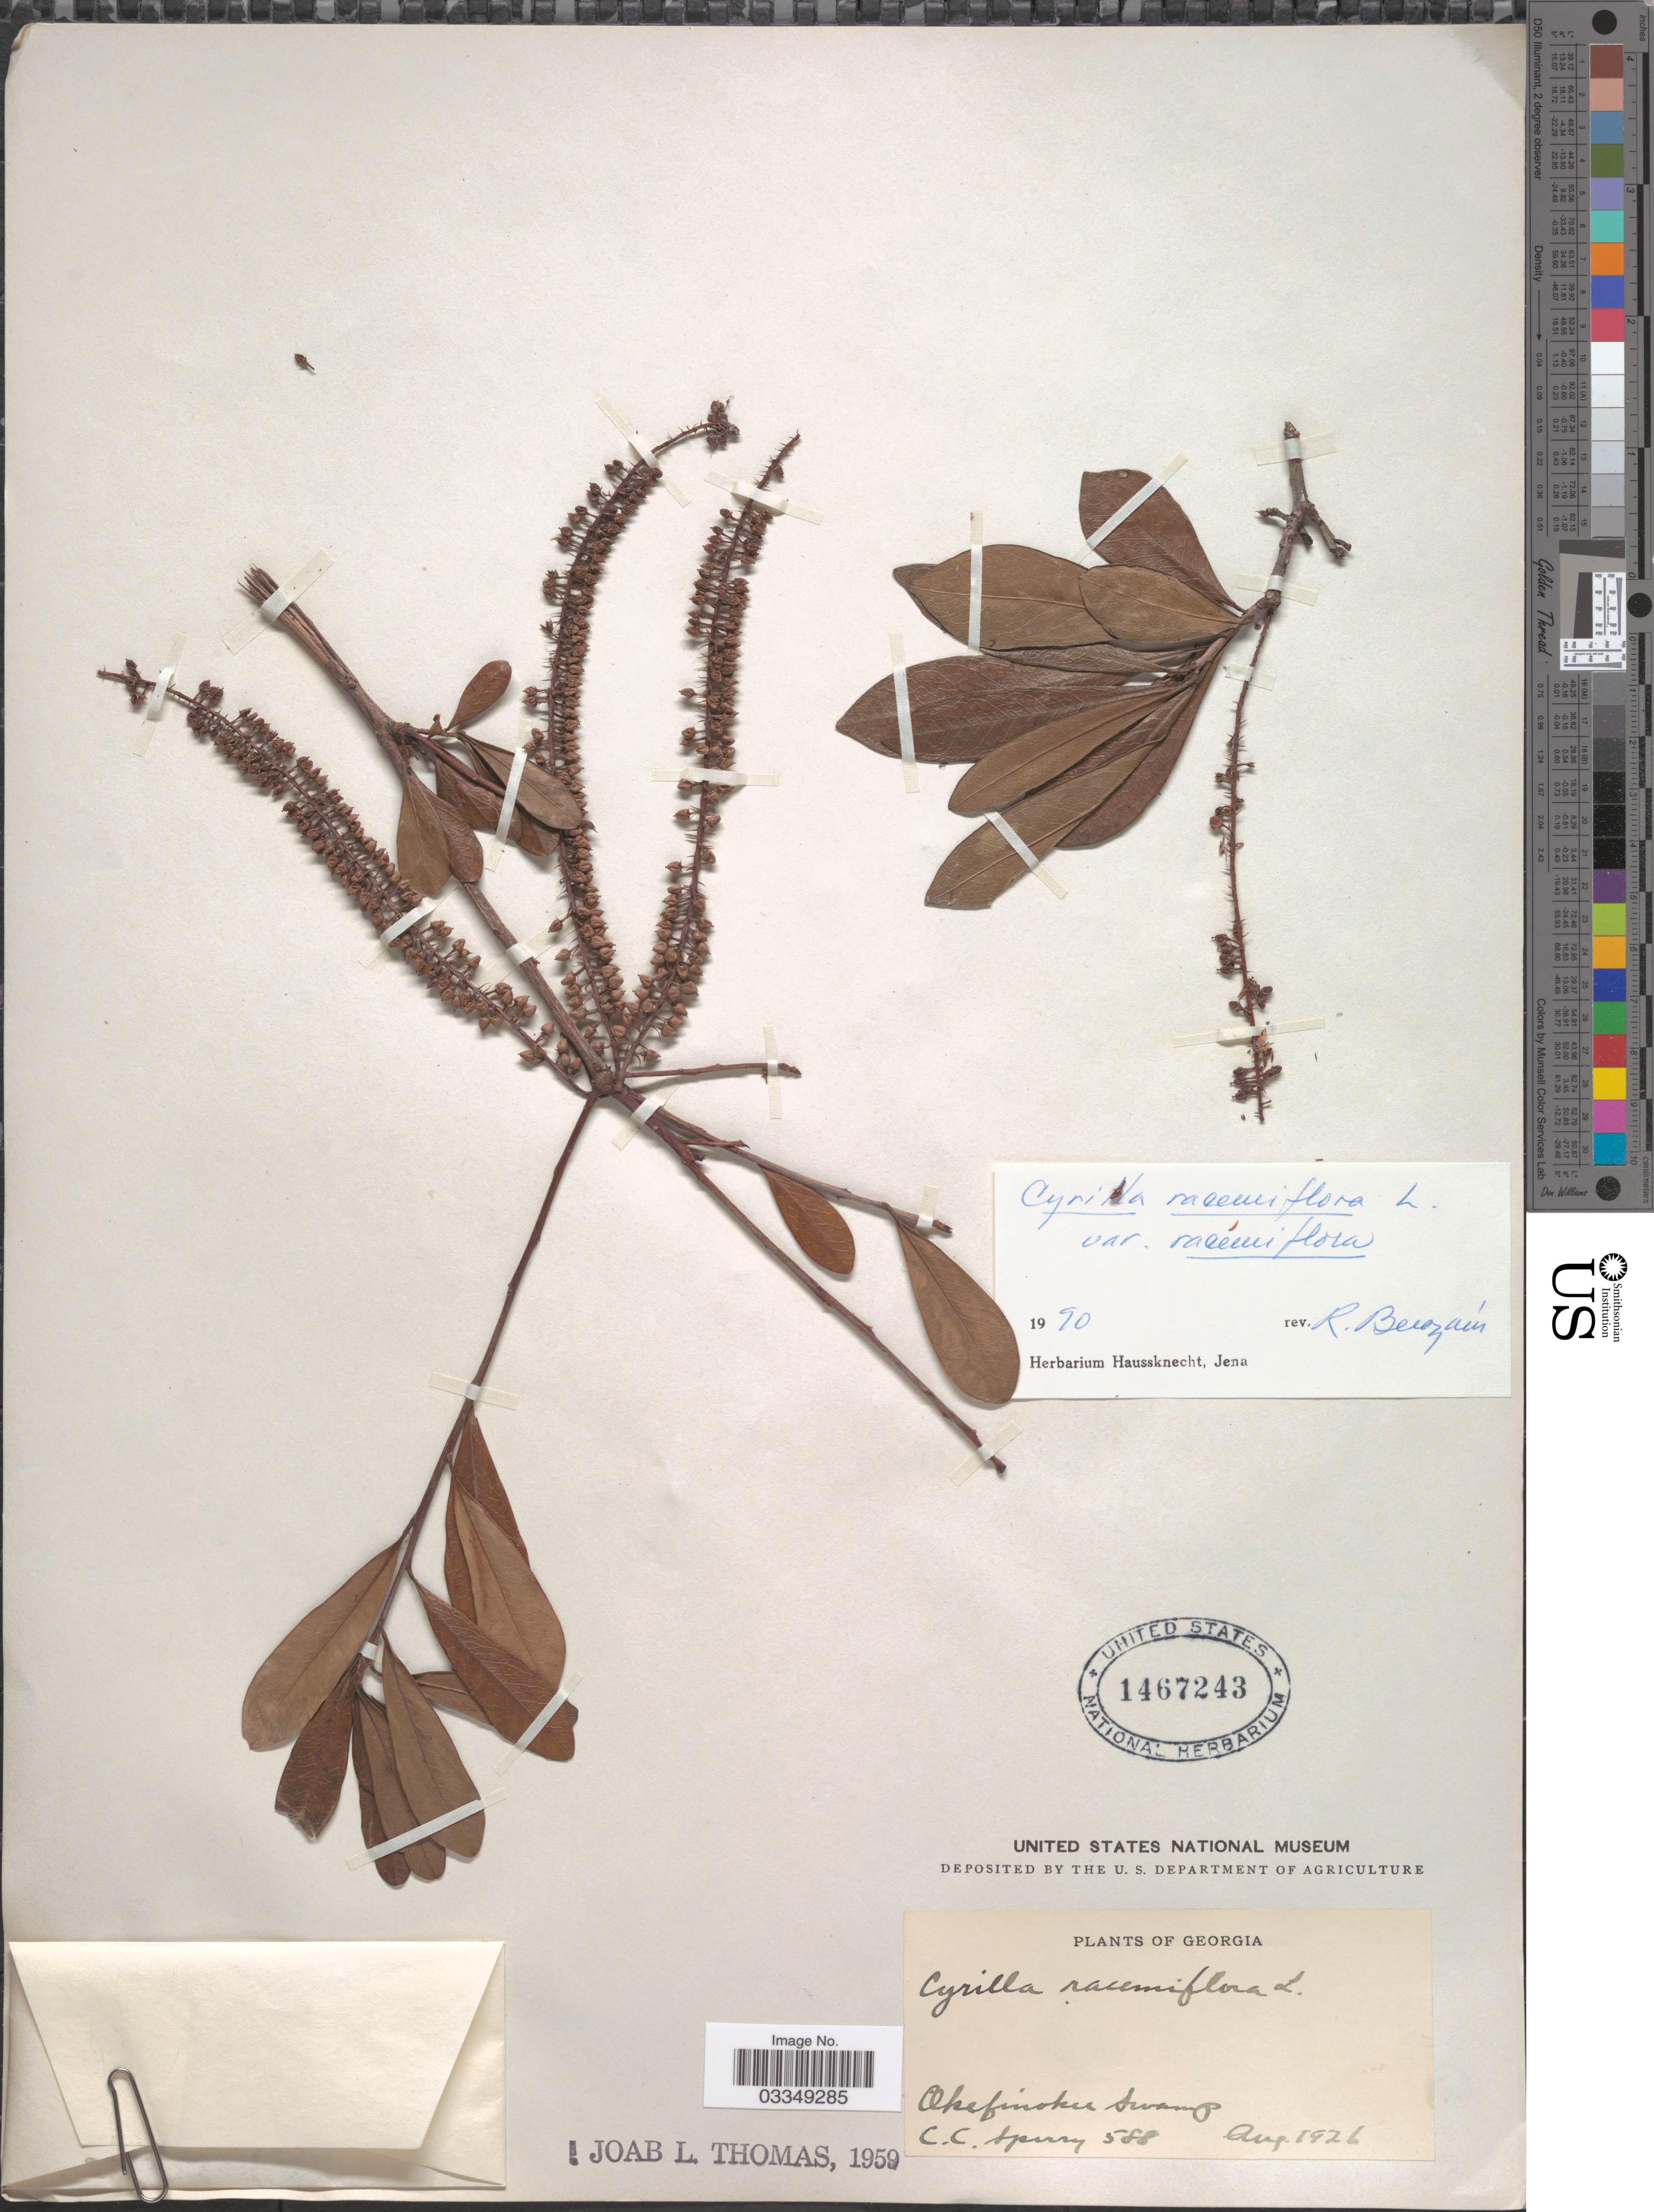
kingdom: Plantae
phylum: Tracheophyta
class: Magnoliopsida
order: Ericales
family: Cyrillaceae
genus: Cyrilla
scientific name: Cyrilla racemiflora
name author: L.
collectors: C. C. Sperry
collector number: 588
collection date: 1926-08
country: United States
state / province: Georgia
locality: Okefinokee swamp.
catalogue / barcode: US 1467243